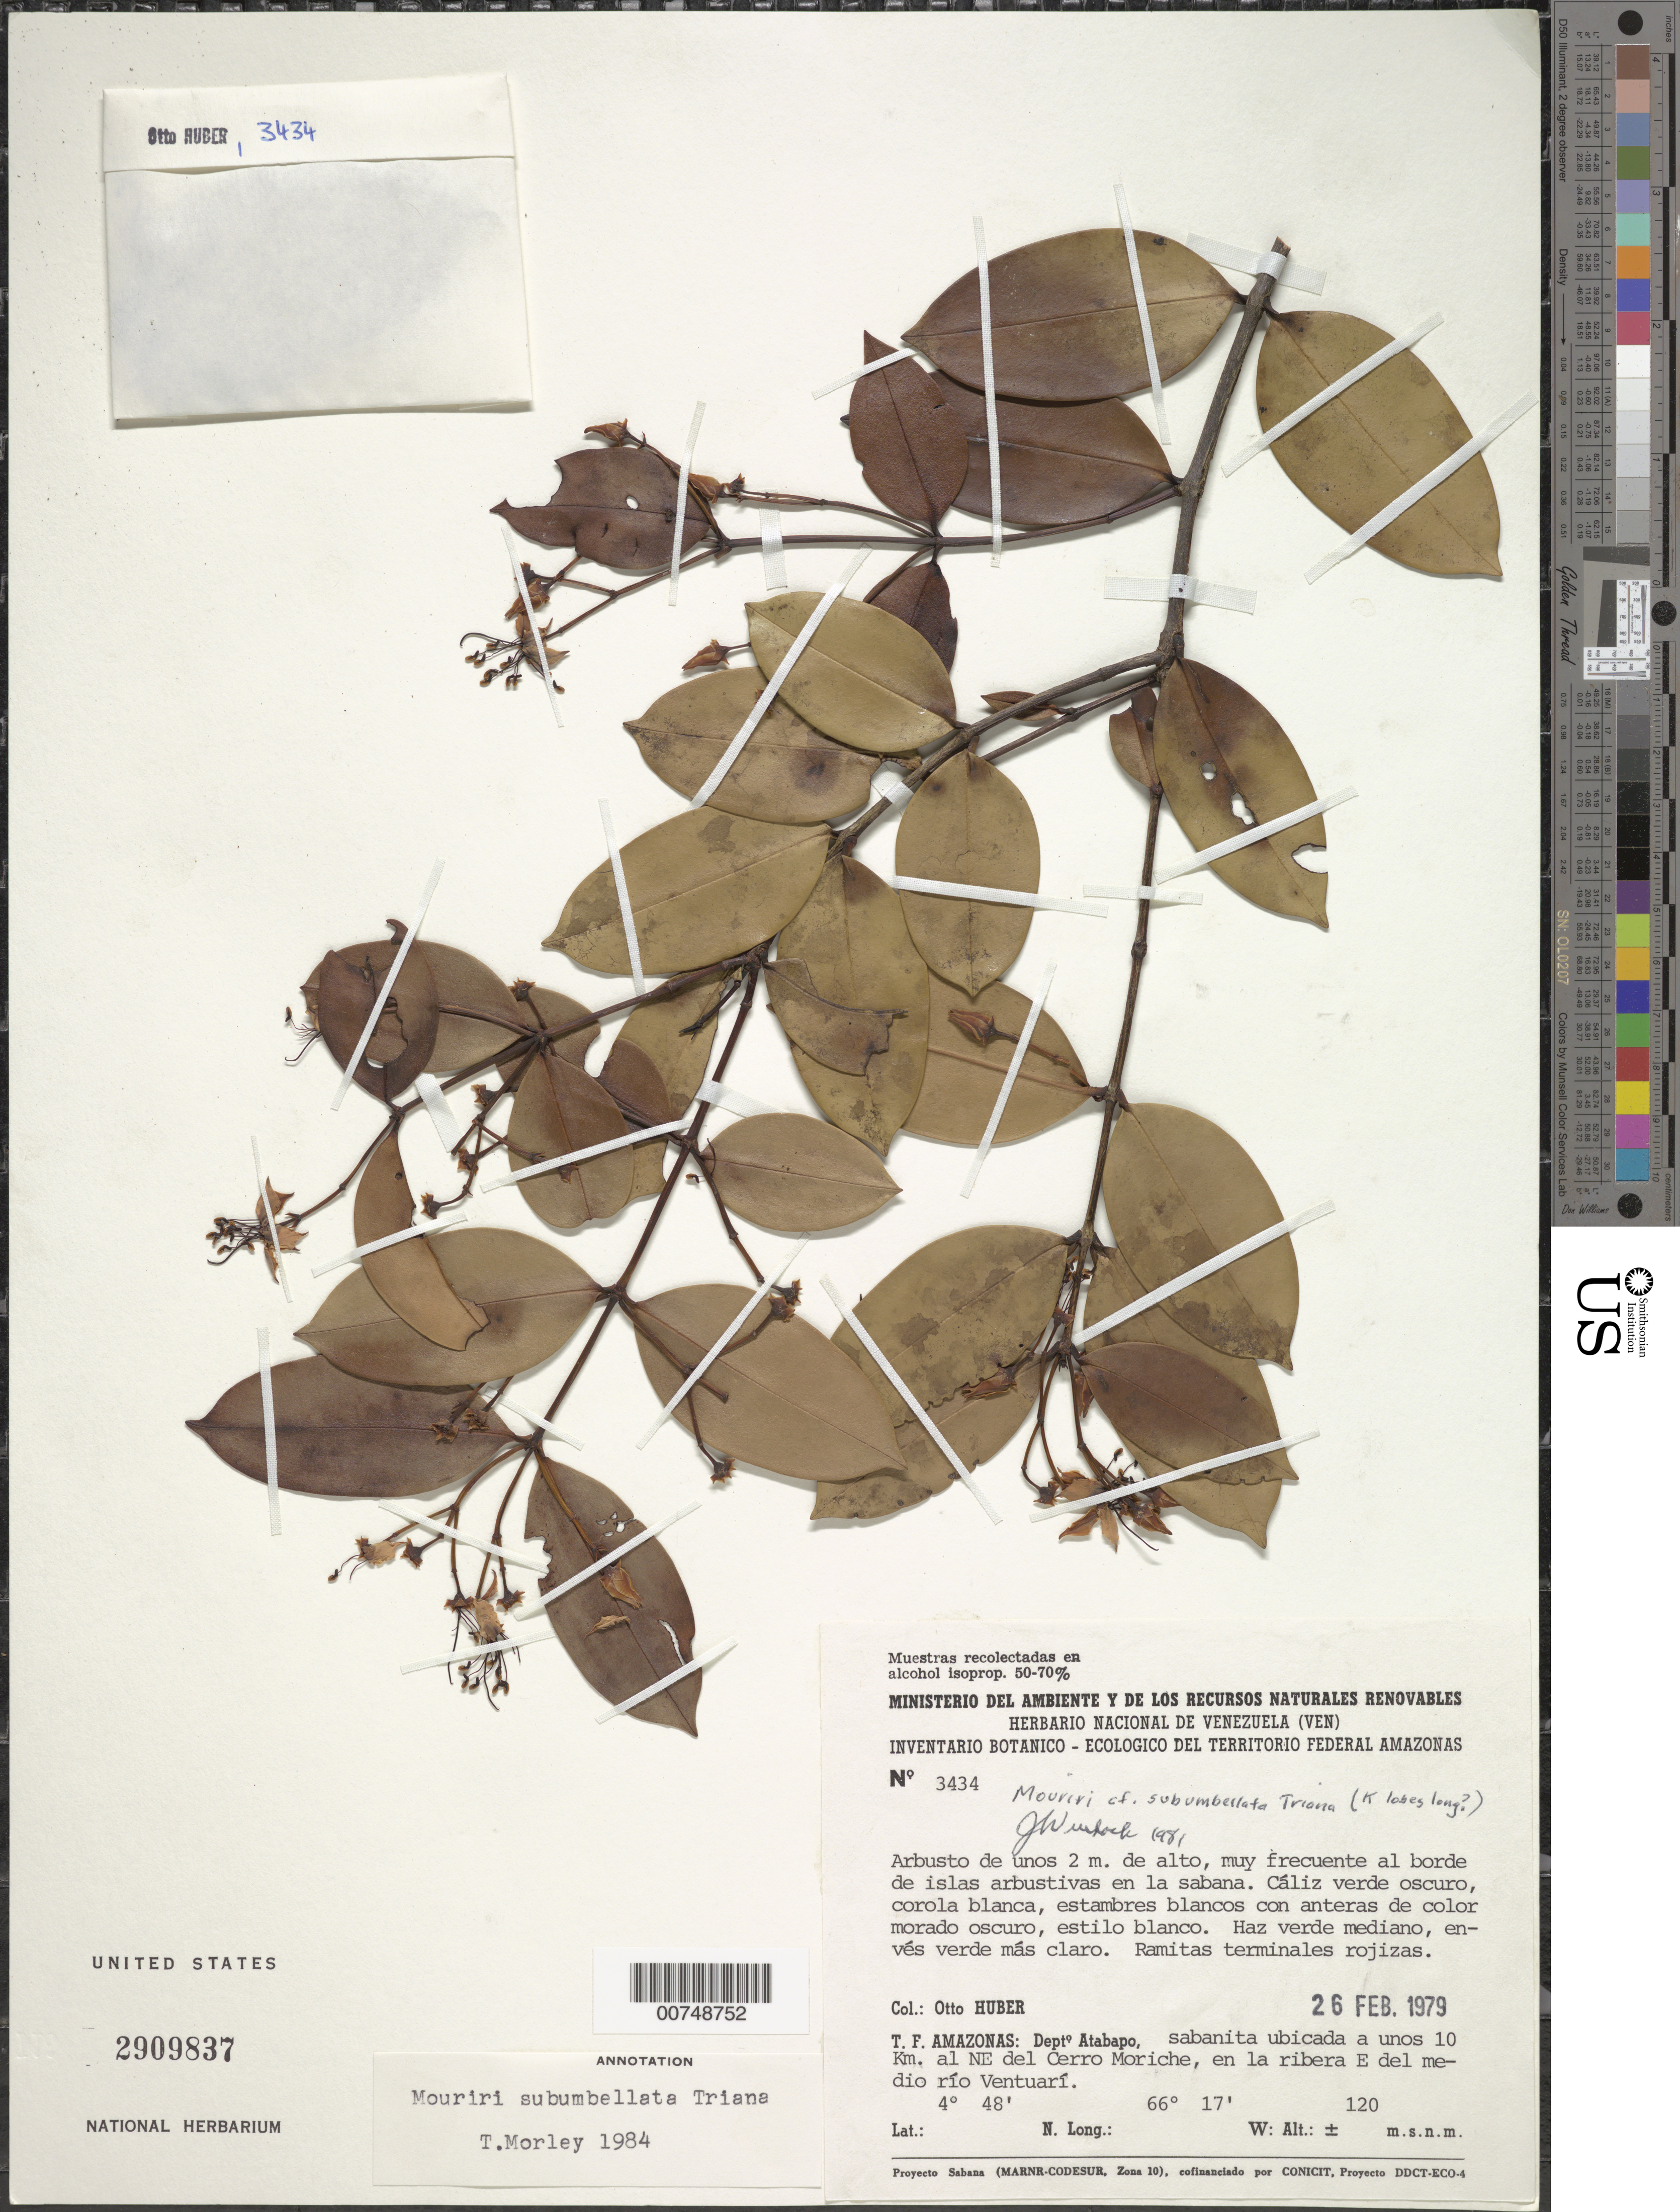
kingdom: Plantae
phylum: Tracheophyta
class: Magnoliopsida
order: Myrtales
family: Melastomataceae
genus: Mouriri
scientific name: Mouriri subumbellata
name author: Triana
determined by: Morley, T.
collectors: O. Huber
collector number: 3434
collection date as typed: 26-Feb-79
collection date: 1979-02-26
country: Venezuela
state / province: Amazonas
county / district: Atabapo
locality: Cerro Moriche, a unos 10 km NE, en la ribera E del medio Río Ventuarí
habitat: Sabanita ubicada; al borde de islas arbustivas en la sabana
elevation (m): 120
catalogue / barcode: US 2909837